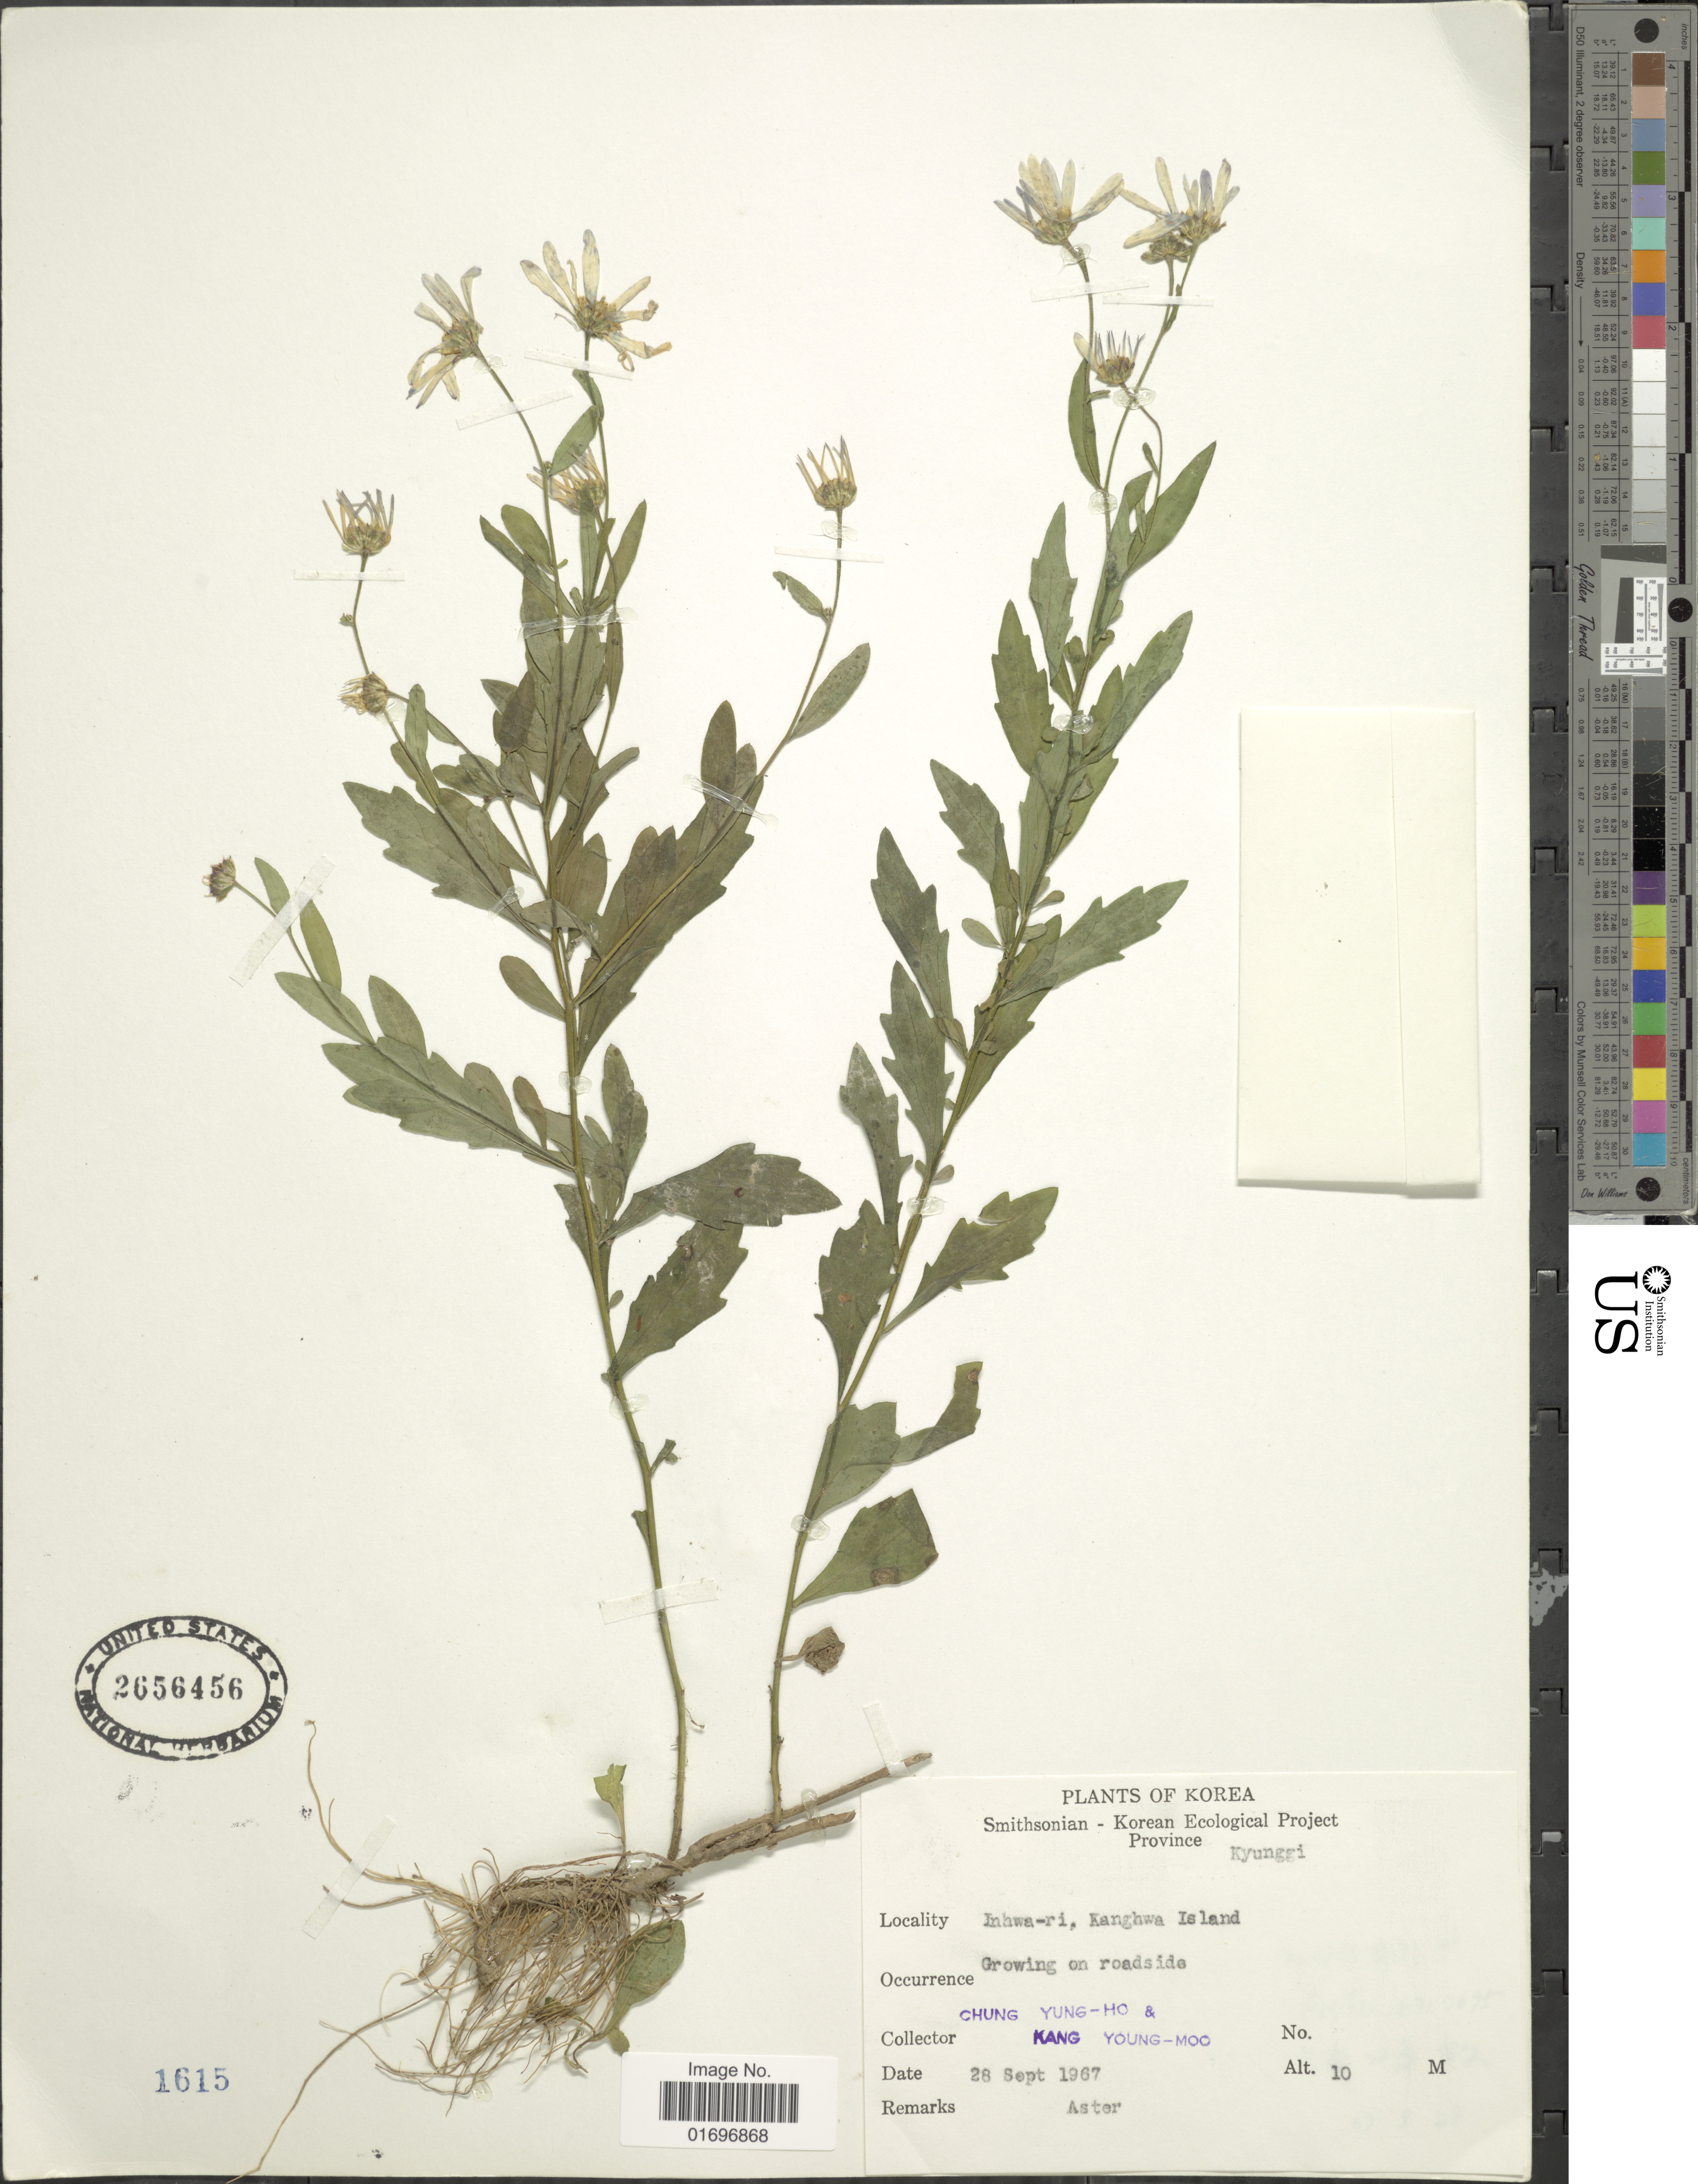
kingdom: Plantae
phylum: Tracheophyta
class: Magnoliopsida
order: Asterales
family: Asteraceae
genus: Aster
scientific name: Aster sp.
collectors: Y. Chung & Y. Kang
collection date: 1967-09-28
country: South Korea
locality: Korea. Province Kyunggi. Inhwa-ri, Kanghwa Island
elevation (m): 10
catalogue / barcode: US 2656456